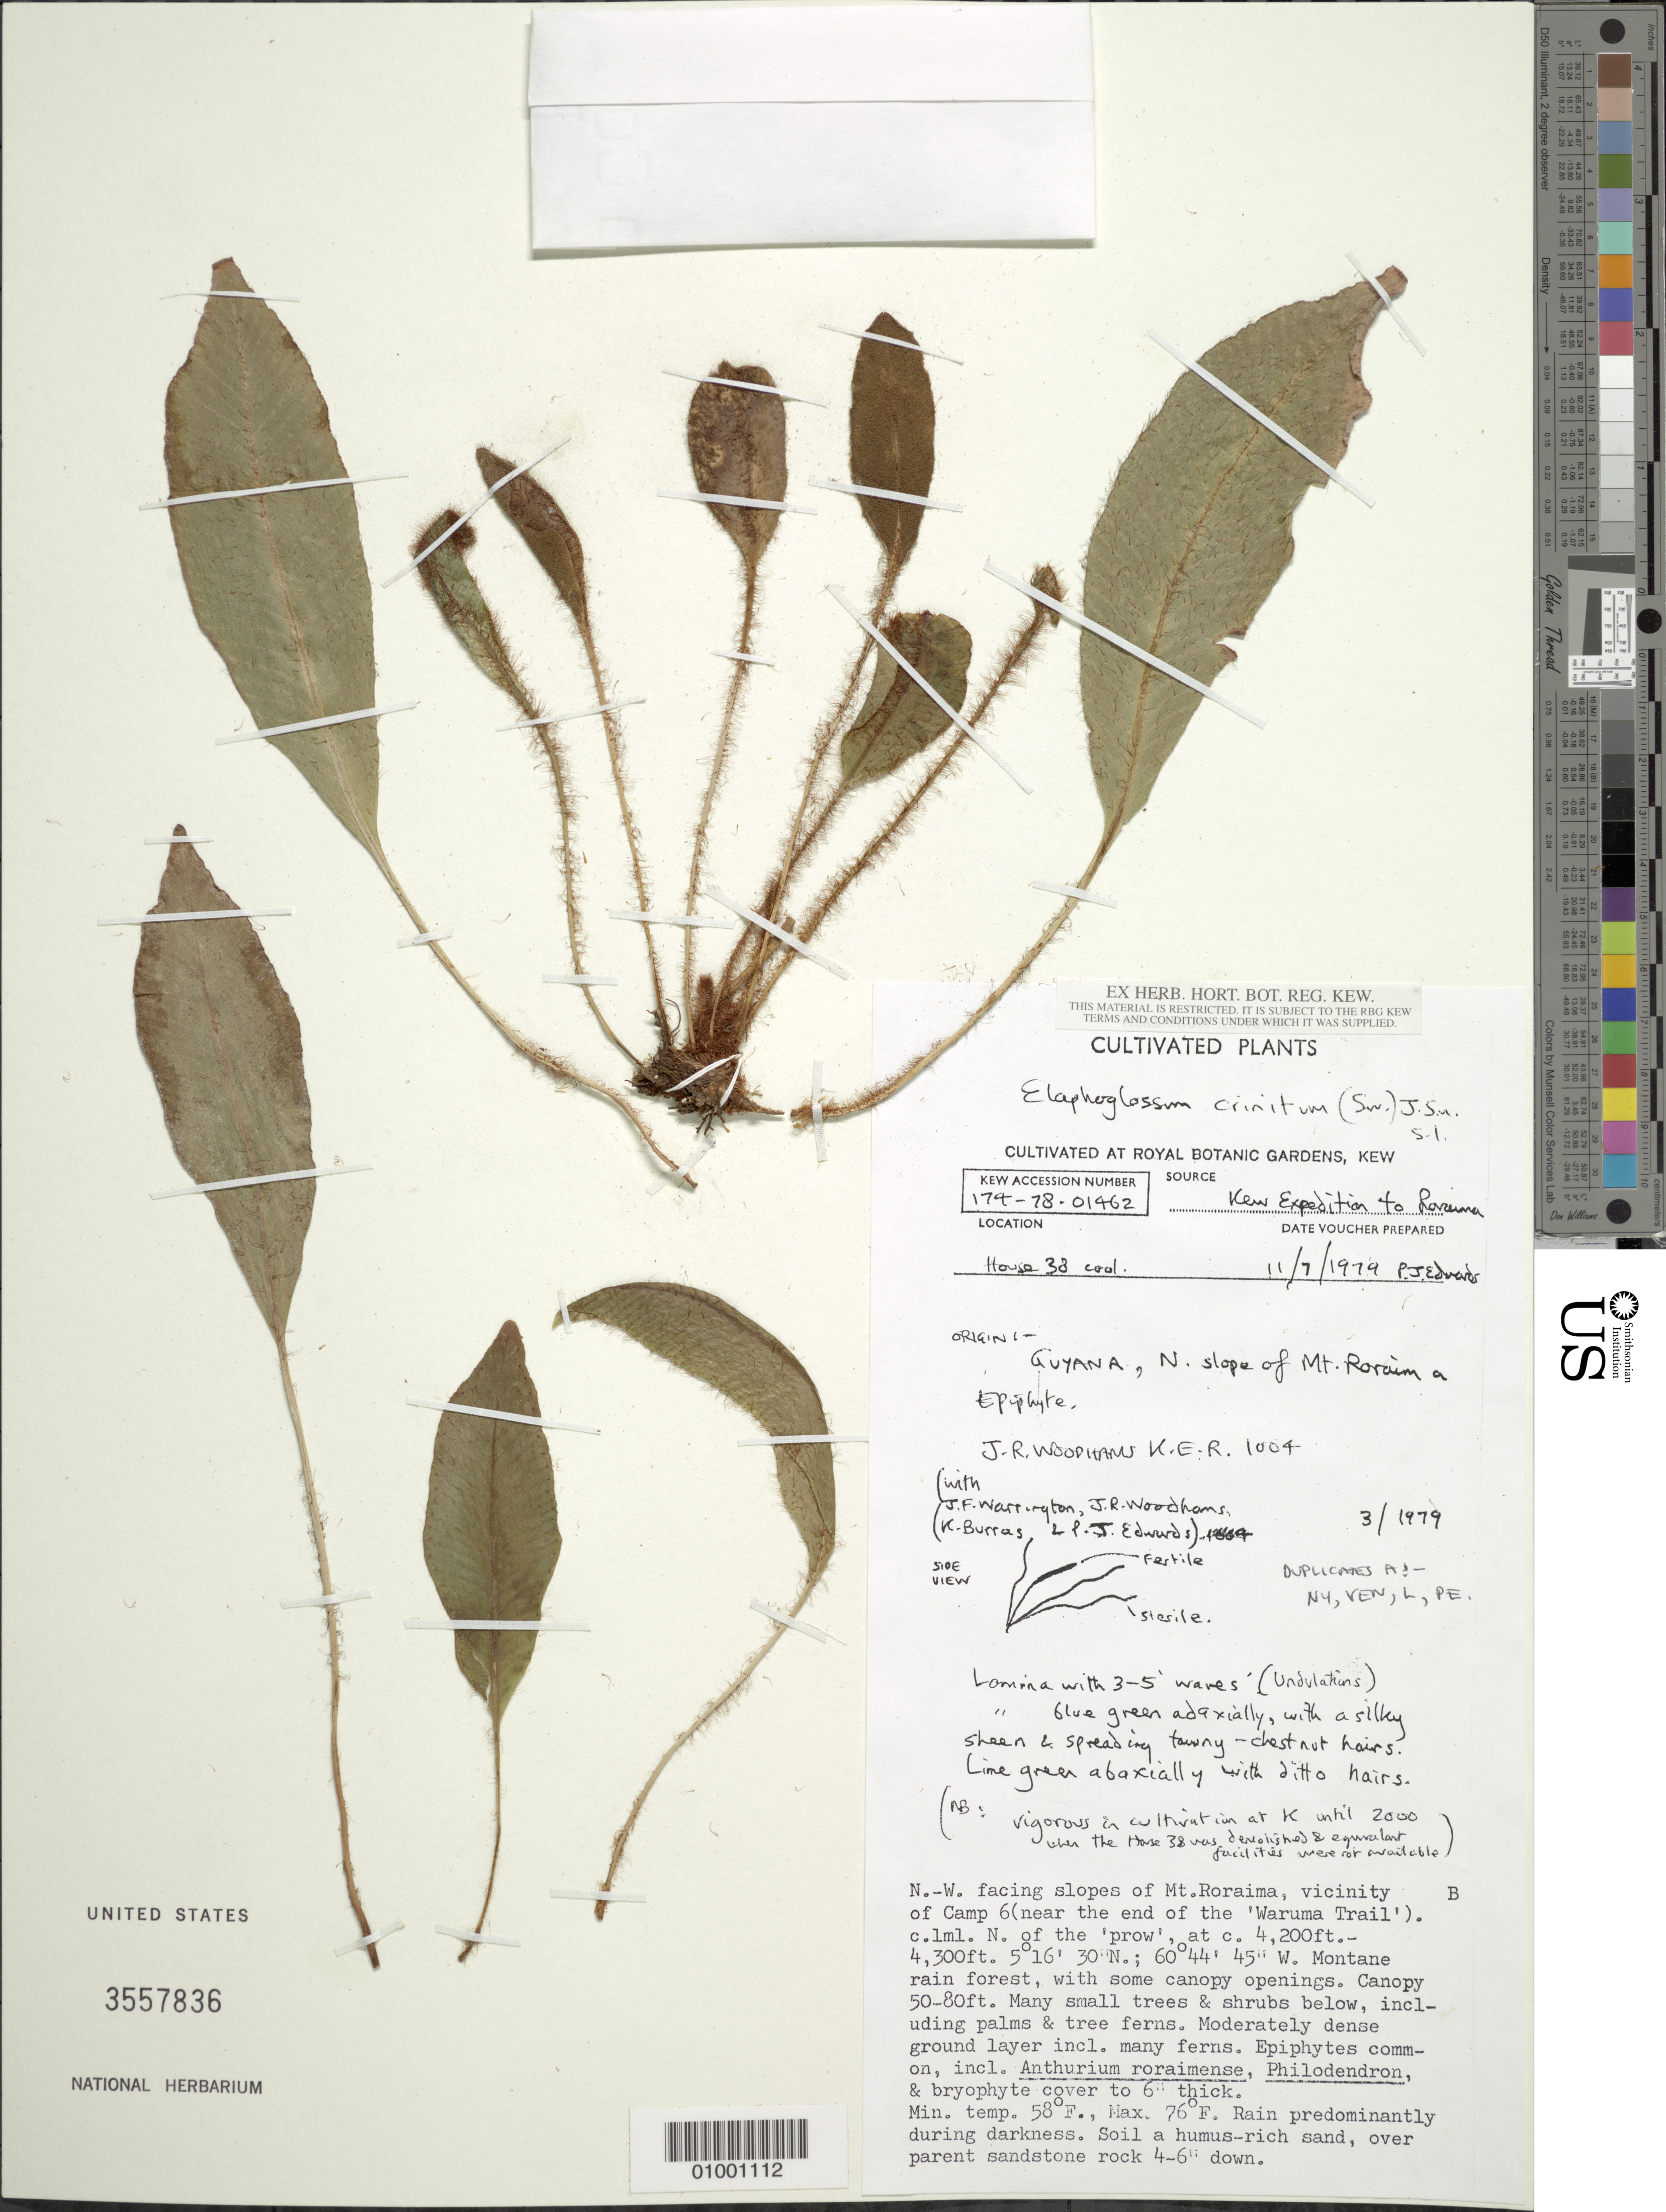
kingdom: Plantae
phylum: Tracheophyta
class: Polypodiopsida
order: Polypodiales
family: Dryopteridaceae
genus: Elaphoglossum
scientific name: Elaphoglossum sp.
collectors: J. Warrington, P. Edwards, K. Burras & J. Woodhams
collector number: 1004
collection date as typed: Mar-79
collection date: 1979-03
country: Guyana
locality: Mt. Roraima, NW-facing slopes, vic of Camp 6 (near the end of the 'Waruma Trail'), ca 1m N of the 'prow' at 4200 ft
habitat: Montane rain forest, with some canopy openings. Canopy 50-80ft. Many small trees & shrubs below, including palms & tree ferns.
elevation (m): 1311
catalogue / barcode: US 3557836